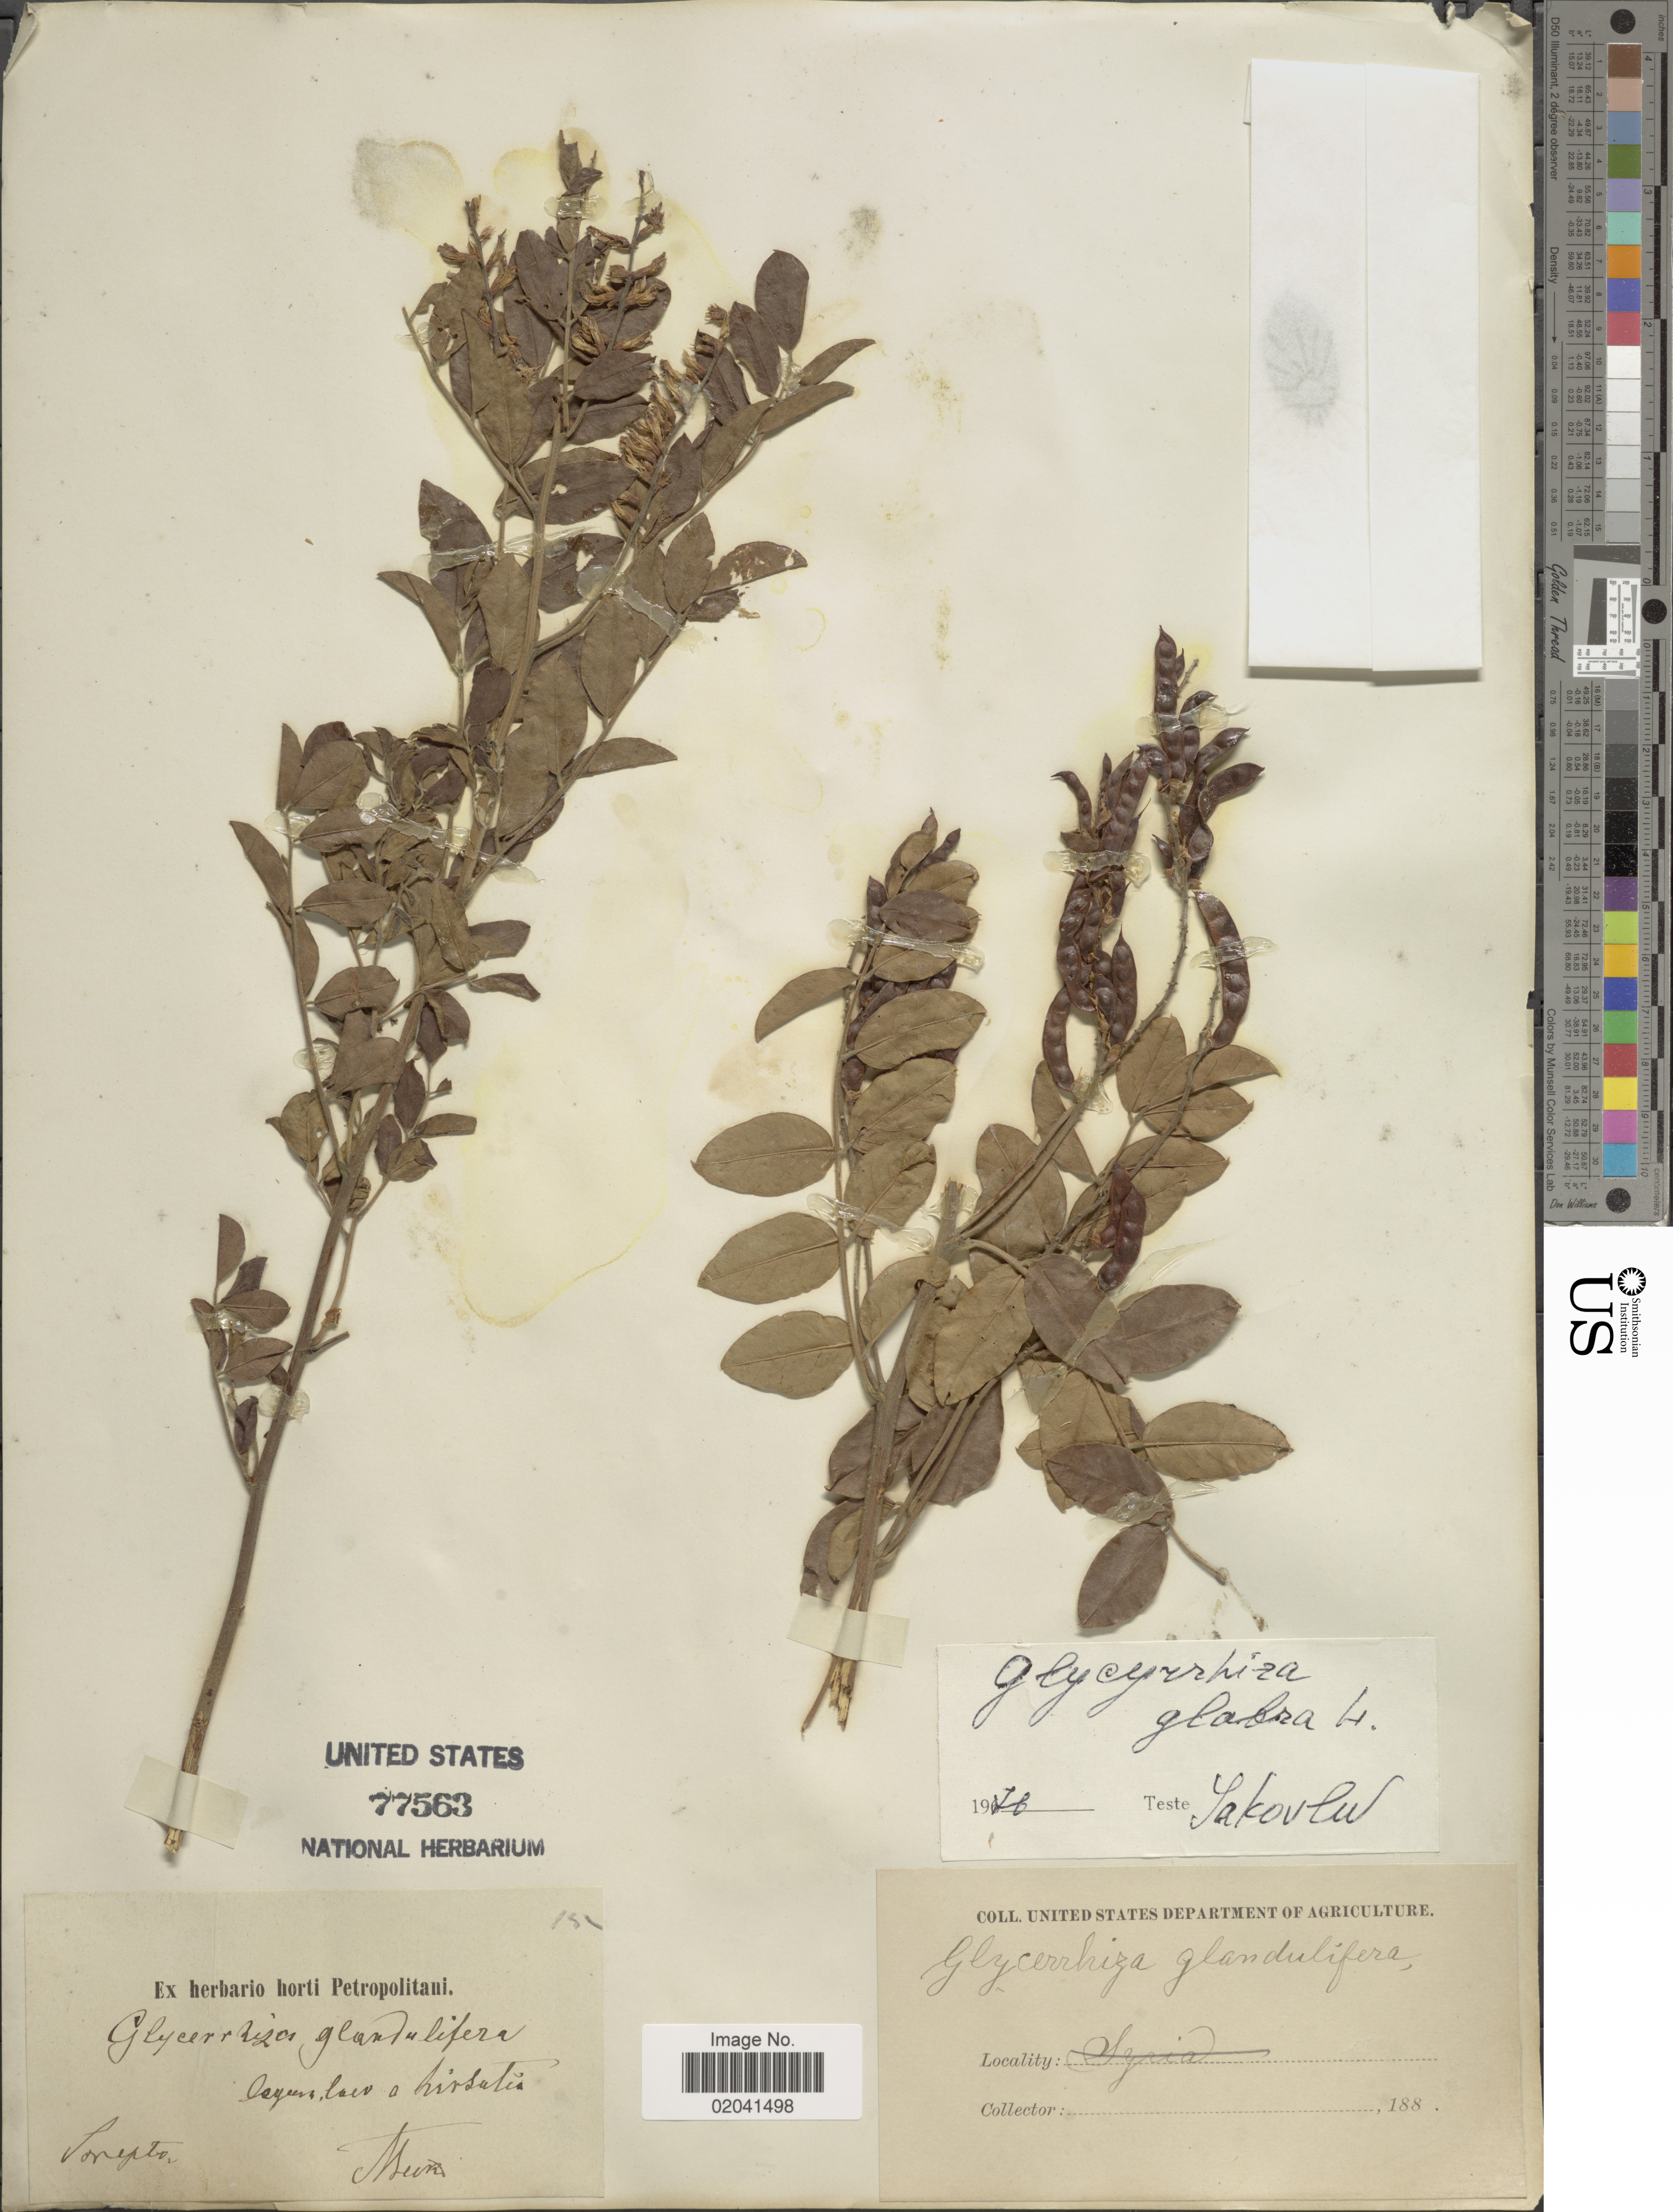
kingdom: Plantae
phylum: Tracheophyta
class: Magnoliopsida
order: Fabales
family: Fabaceae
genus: Glycyrrhiza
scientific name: Glycyrrhiza glabra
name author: L.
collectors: A. Becker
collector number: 151*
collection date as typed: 188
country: Russian Federation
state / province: Volgograd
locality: Sarepta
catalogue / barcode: US 77563